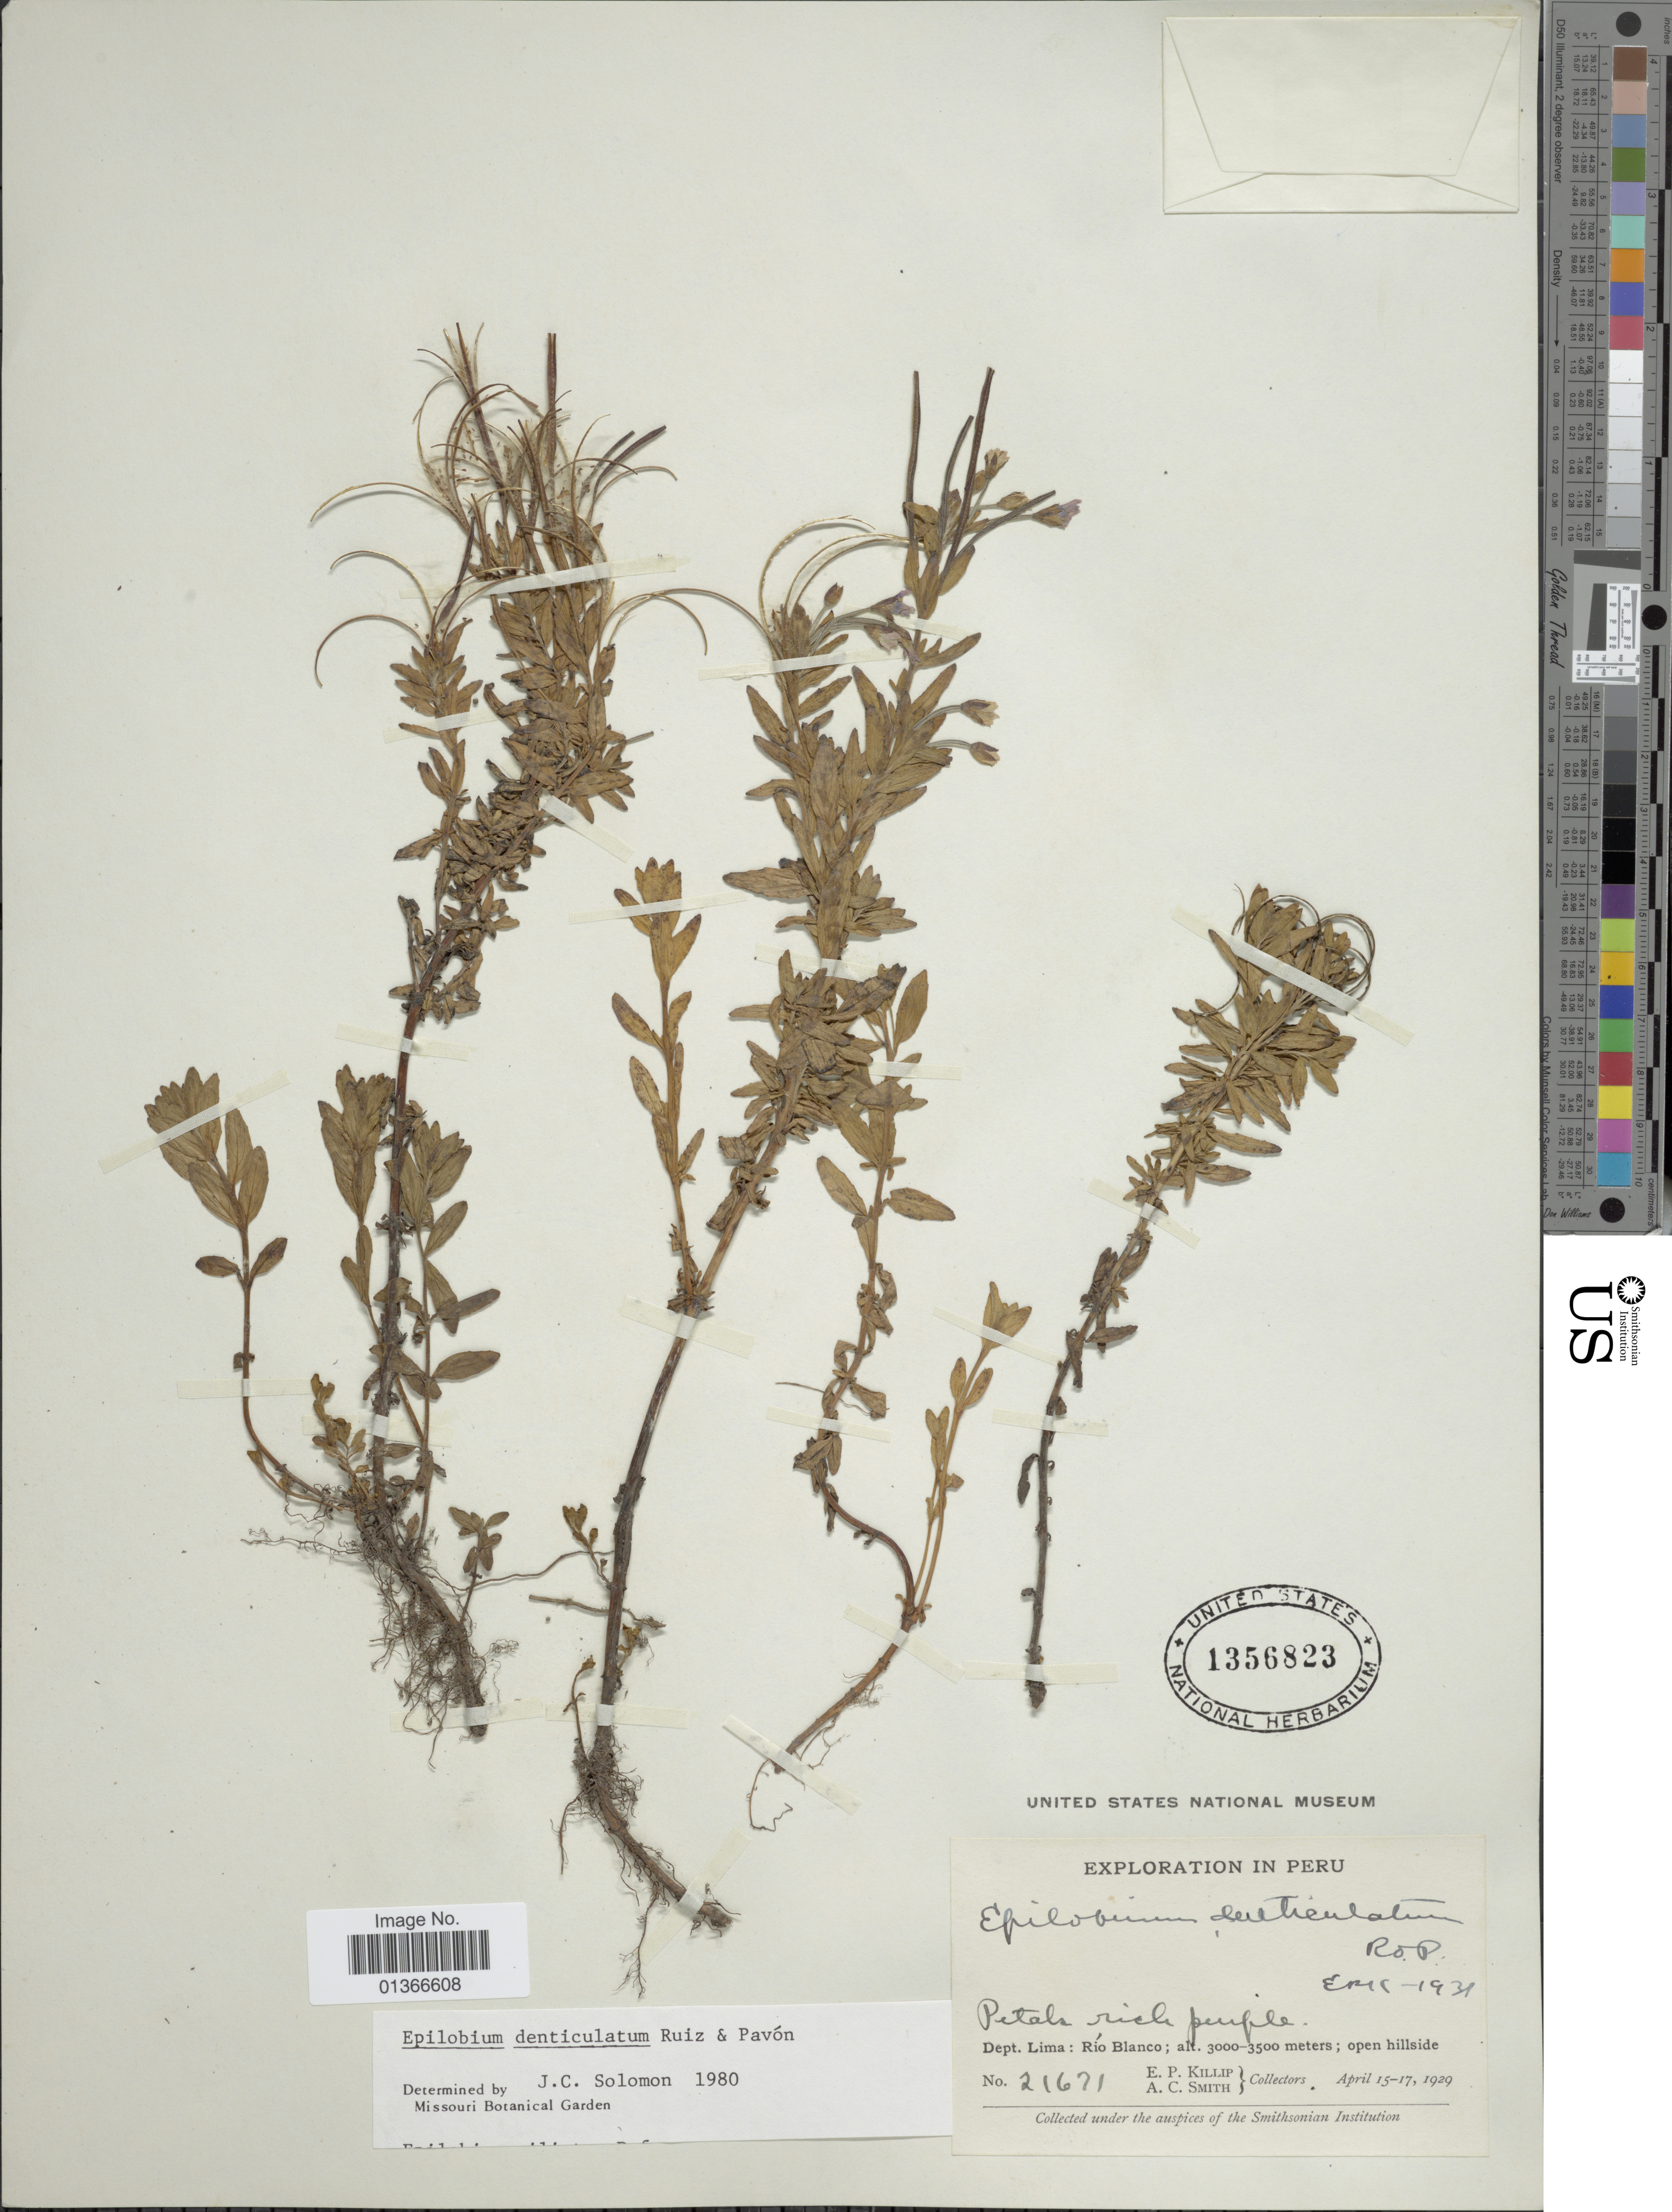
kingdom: Plantae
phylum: Tracheophyta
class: Magnoliopsida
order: Myrtales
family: Onagraceae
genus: Epilobium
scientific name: Epilobium denticulatum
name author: Ruiz & Pav.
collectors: E. P. Killip & A. C. Smith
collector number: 21671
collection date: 1929-04-15/1929-04-17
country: Peru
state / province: Lima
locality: Río Blanco.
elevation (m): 3000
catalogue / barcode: US 1356823